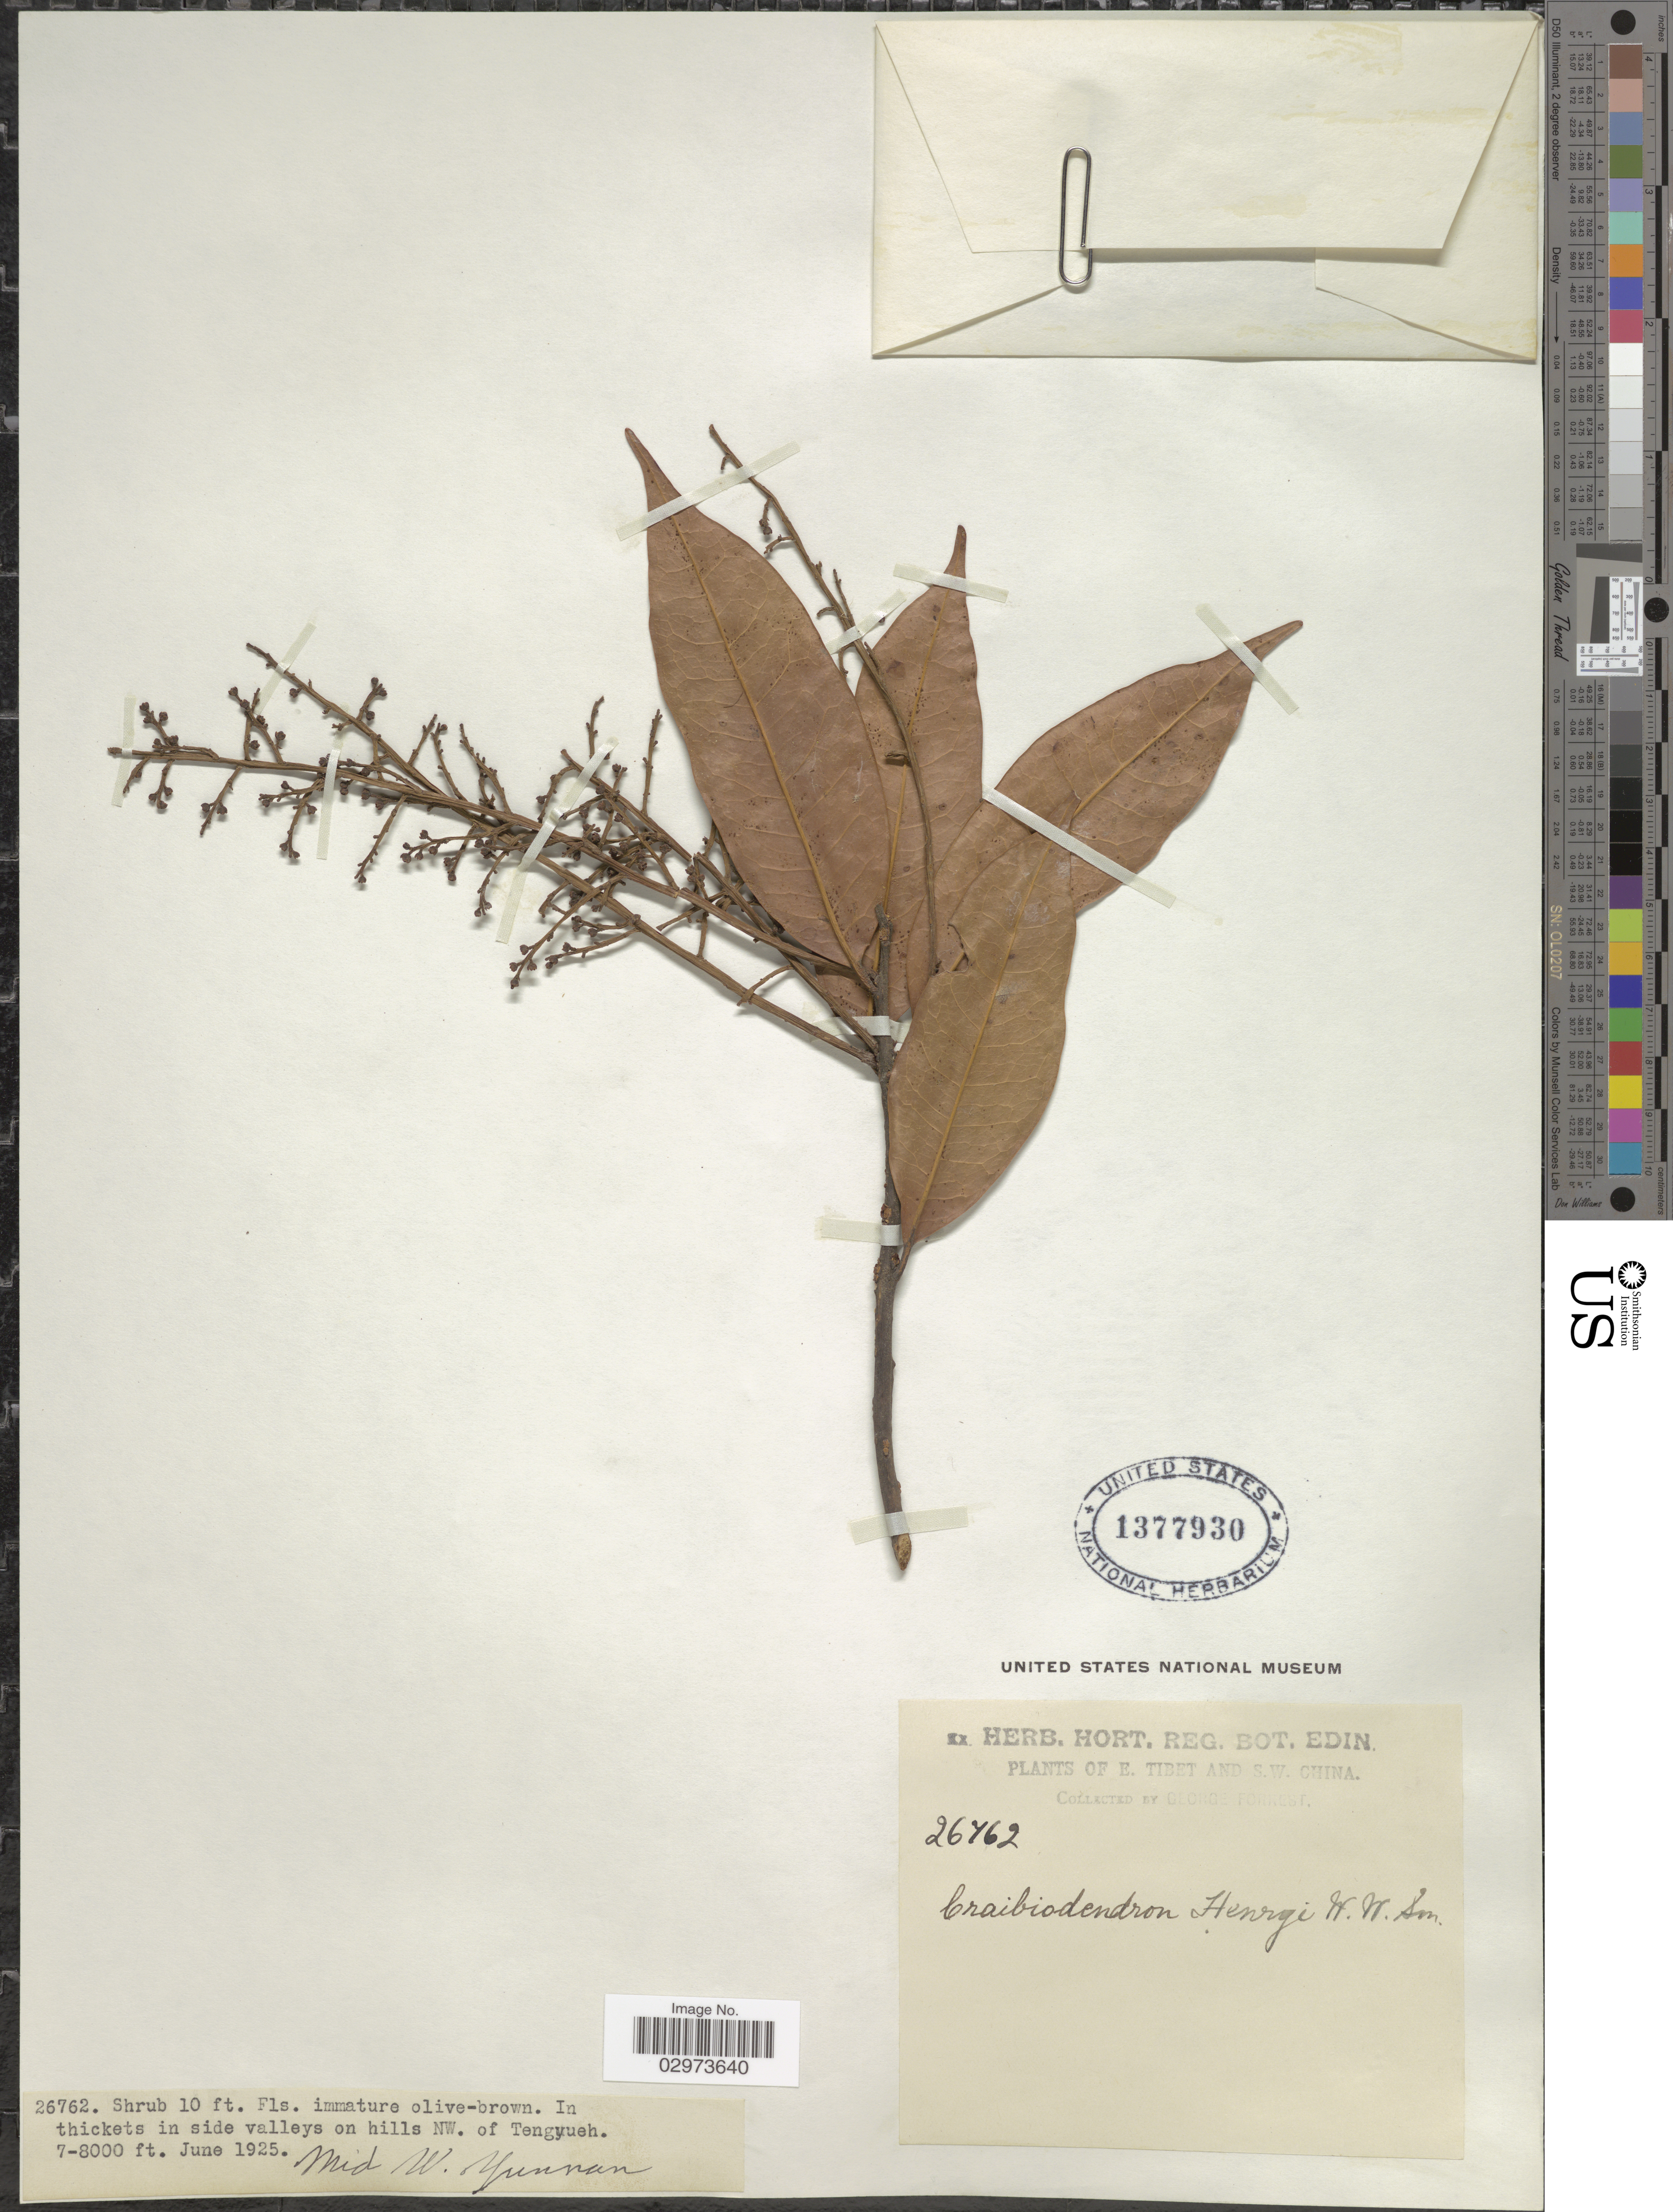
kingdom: Plantae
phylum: Tracheophyta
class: Magnoliopsida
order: Ericales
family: Ericaceae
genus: Craibiodendron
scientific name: Craibiodendron henryi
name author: W.W. Sm.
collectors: G. Forrest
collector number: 26762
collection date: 1925-06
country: China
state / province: Yunnan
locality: S.W. China. In thickets in side valleys on hills NW. of Tengyueh. Mid W. Yunnan.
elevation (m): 2134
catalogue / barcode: US 1377930